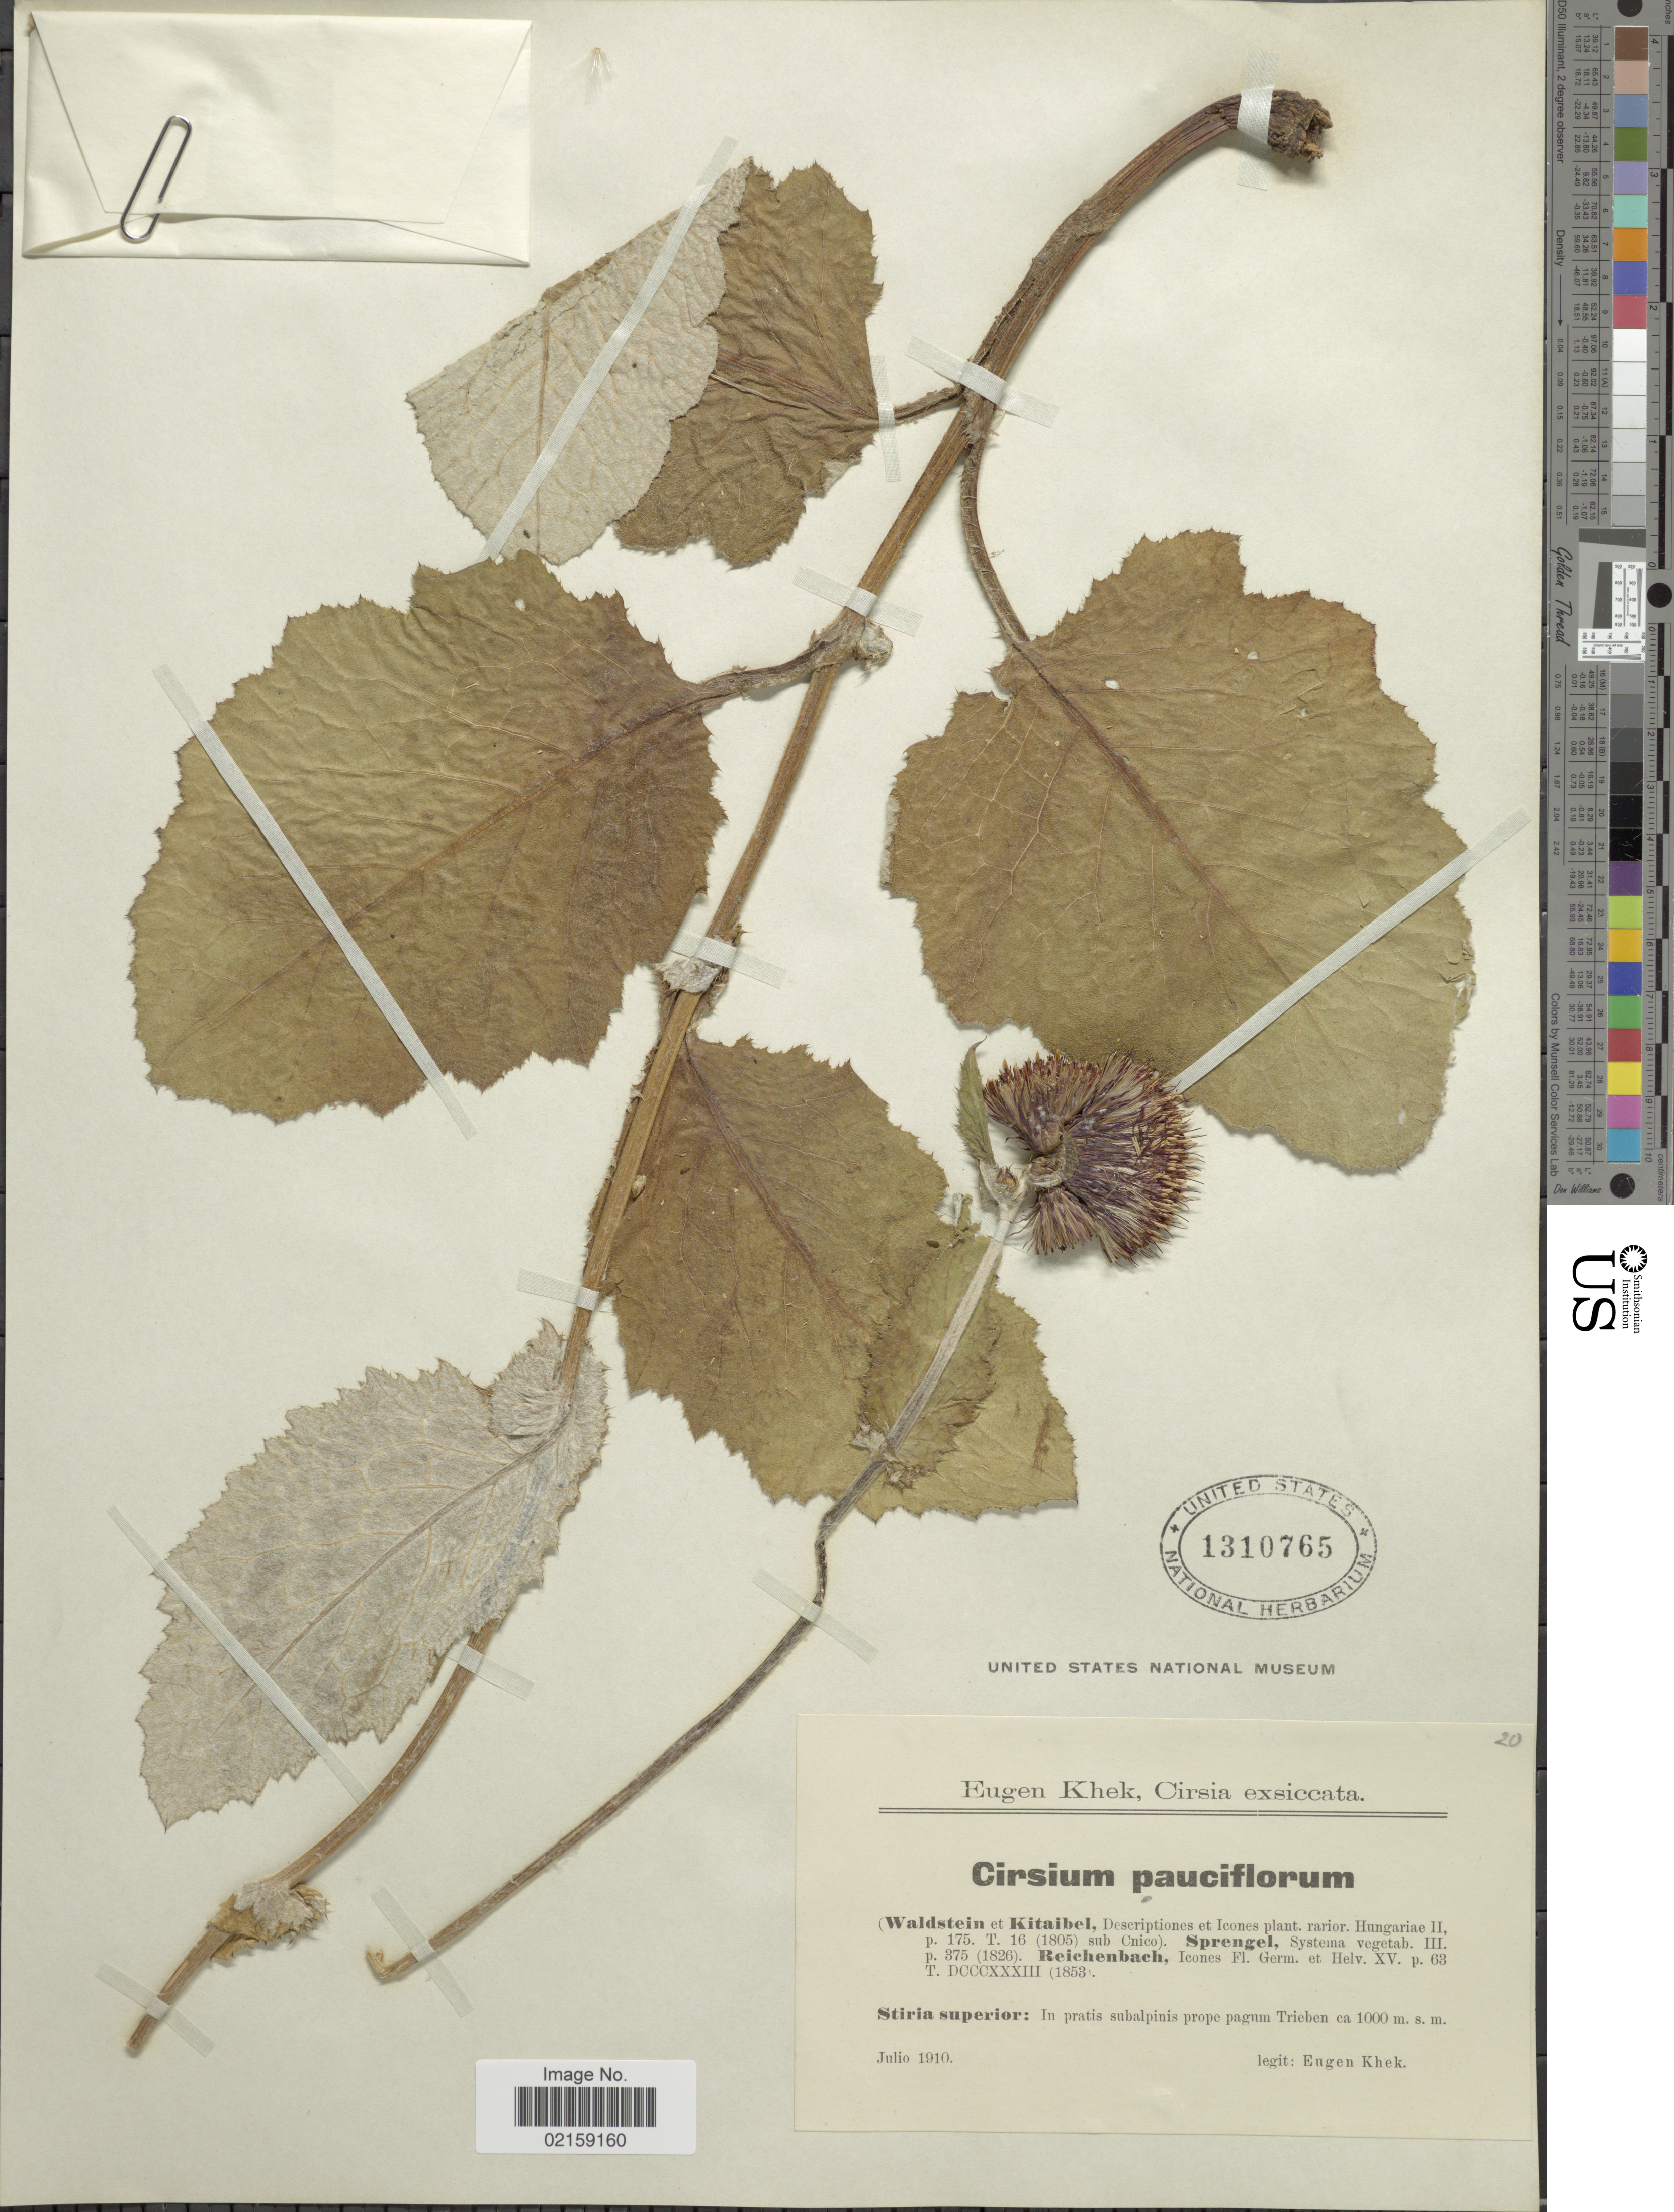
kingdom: Plantae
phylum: Tracheophyta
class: Magnoliopsida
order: Asterales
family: Asteraceae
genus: Cirsium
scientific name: Cirsium waldsteinii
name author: Rouy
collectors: E. J. Khek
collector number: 20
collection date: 1910-07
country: Austria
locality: Stiria superior: In pratis subalpinis prope pagum Trieben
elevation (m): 1000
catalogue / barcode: US 1310765